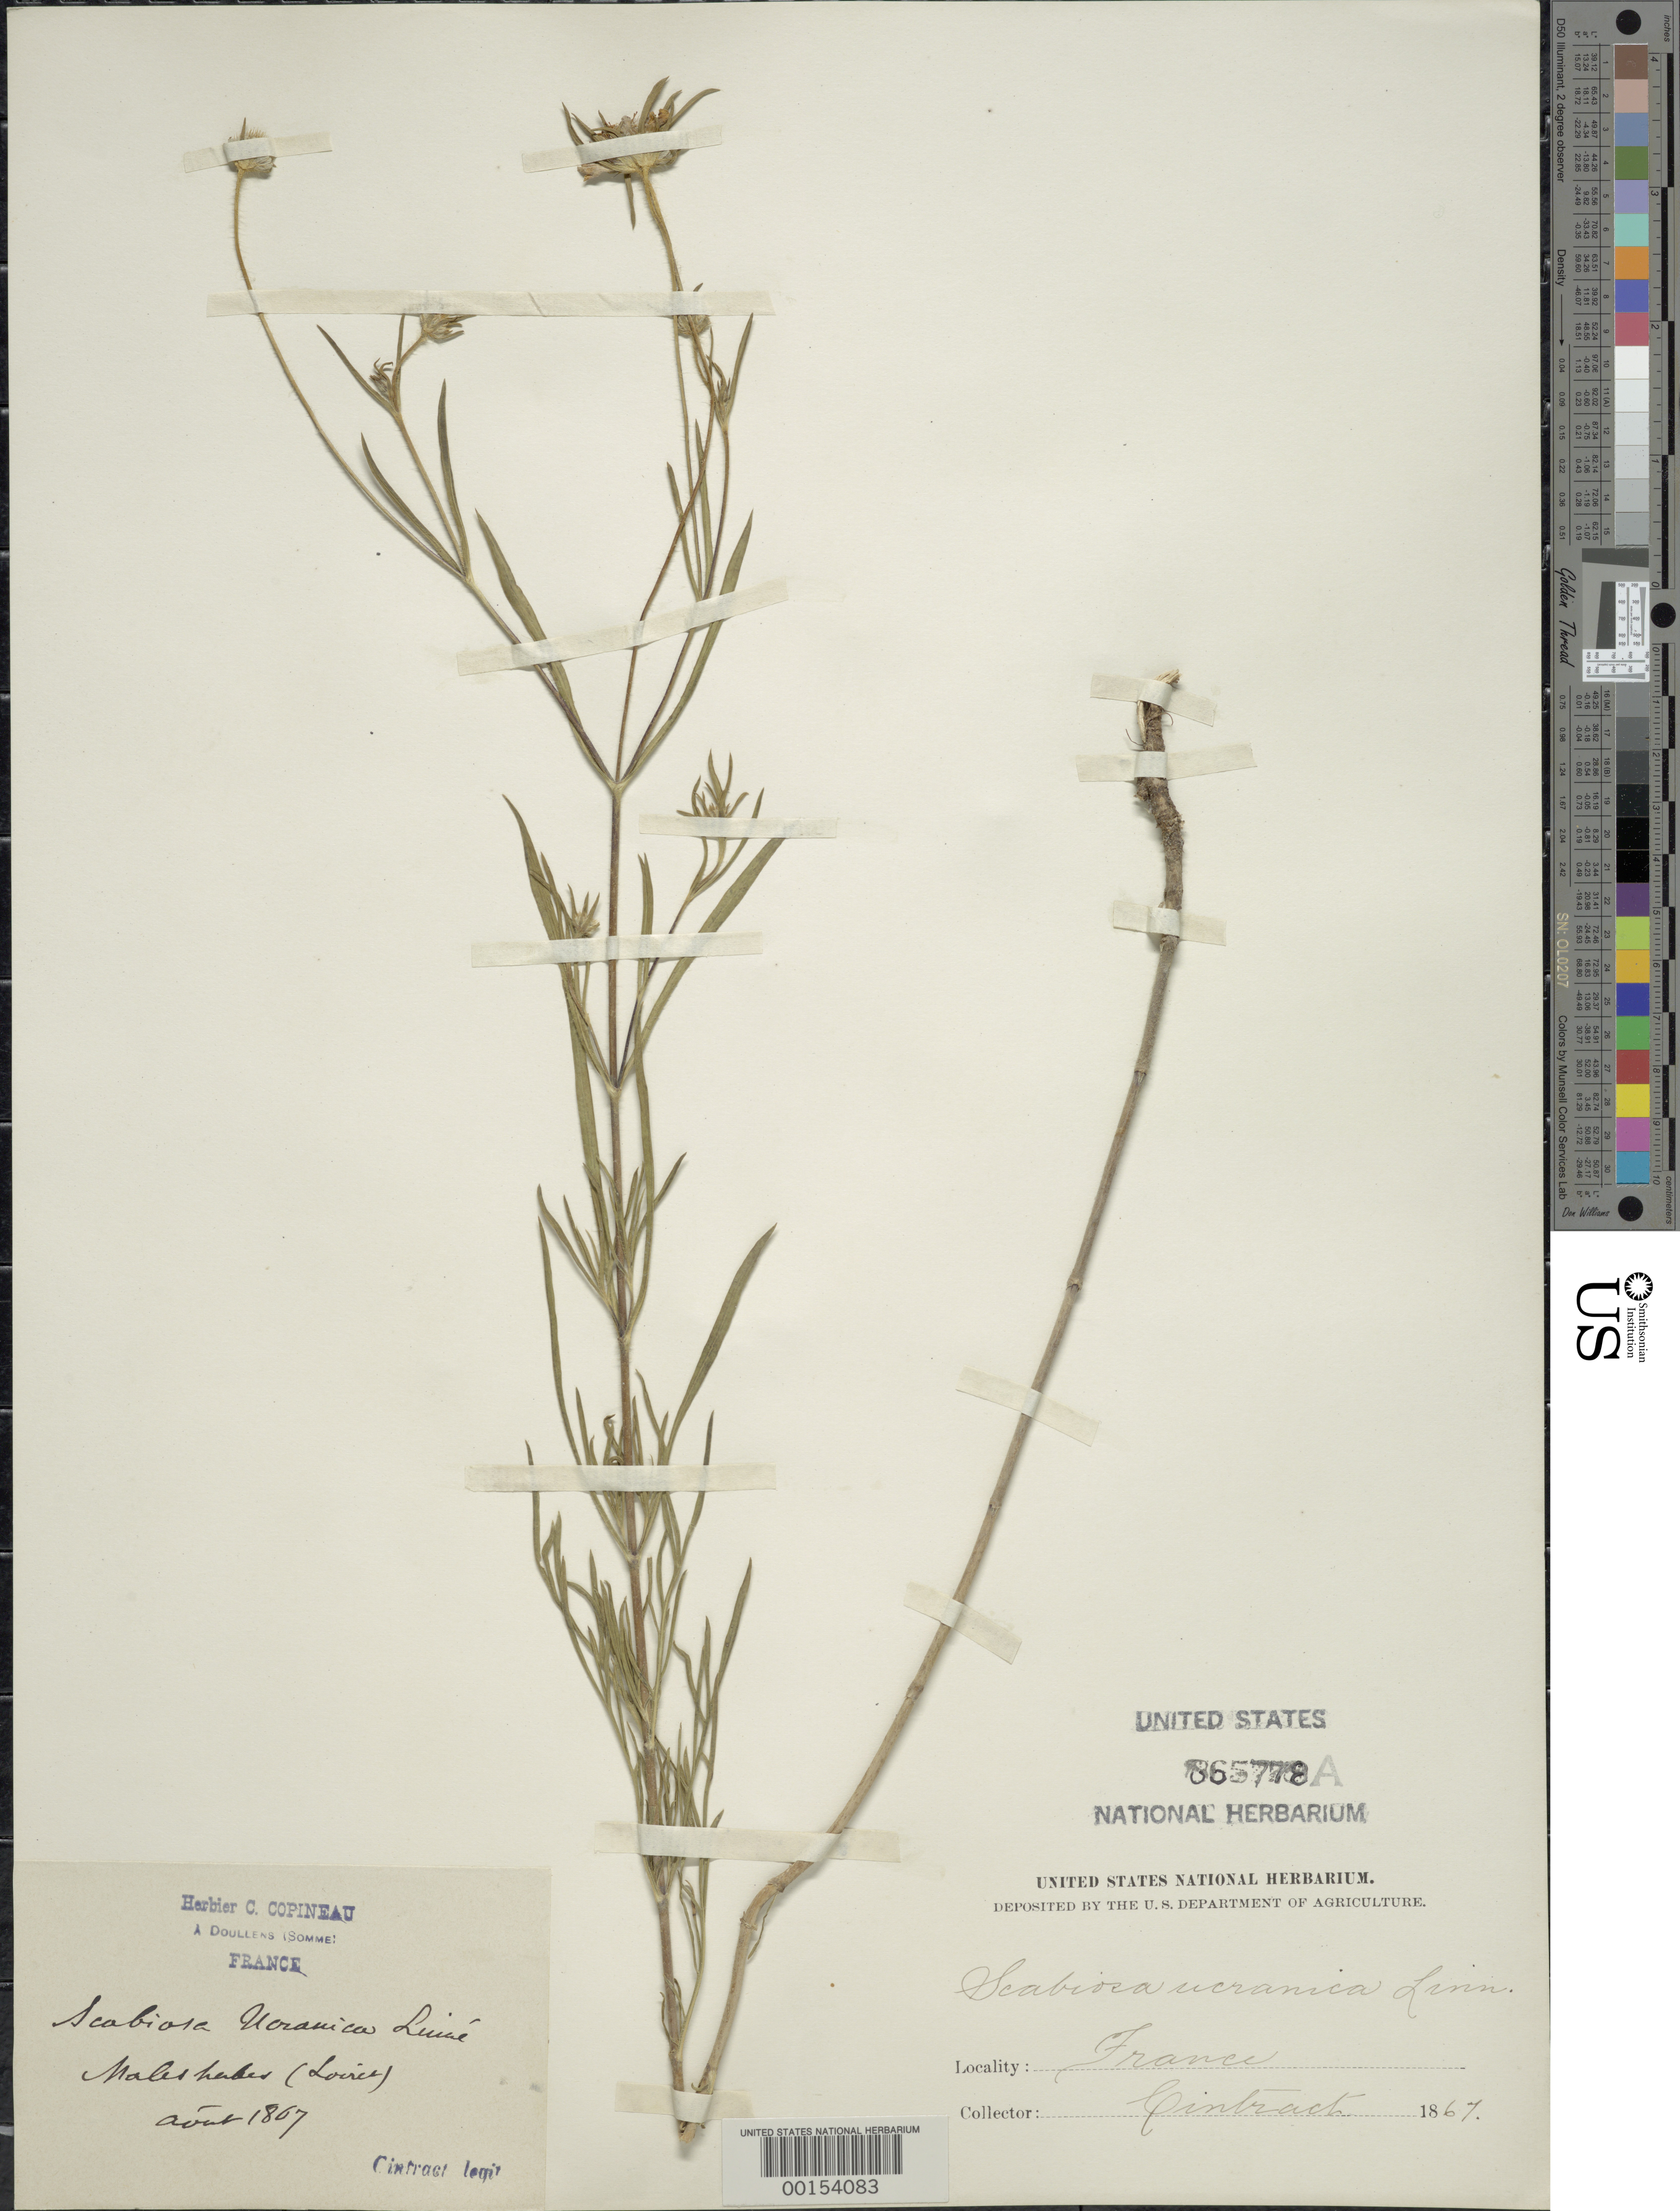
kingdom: Plantae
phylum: Tracheophyta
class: Magnoliopsida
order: Dipsacales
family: Caprifoliaceae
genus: Scabiosa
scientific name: Scabiosa ucranica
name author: L.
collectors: Cintract, --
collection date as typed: Aug 1867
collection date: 1867-08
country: France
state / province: Centre-Val de Loire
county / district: Loiret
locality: Maleshales, (Loiret)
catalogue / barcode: US 865778A